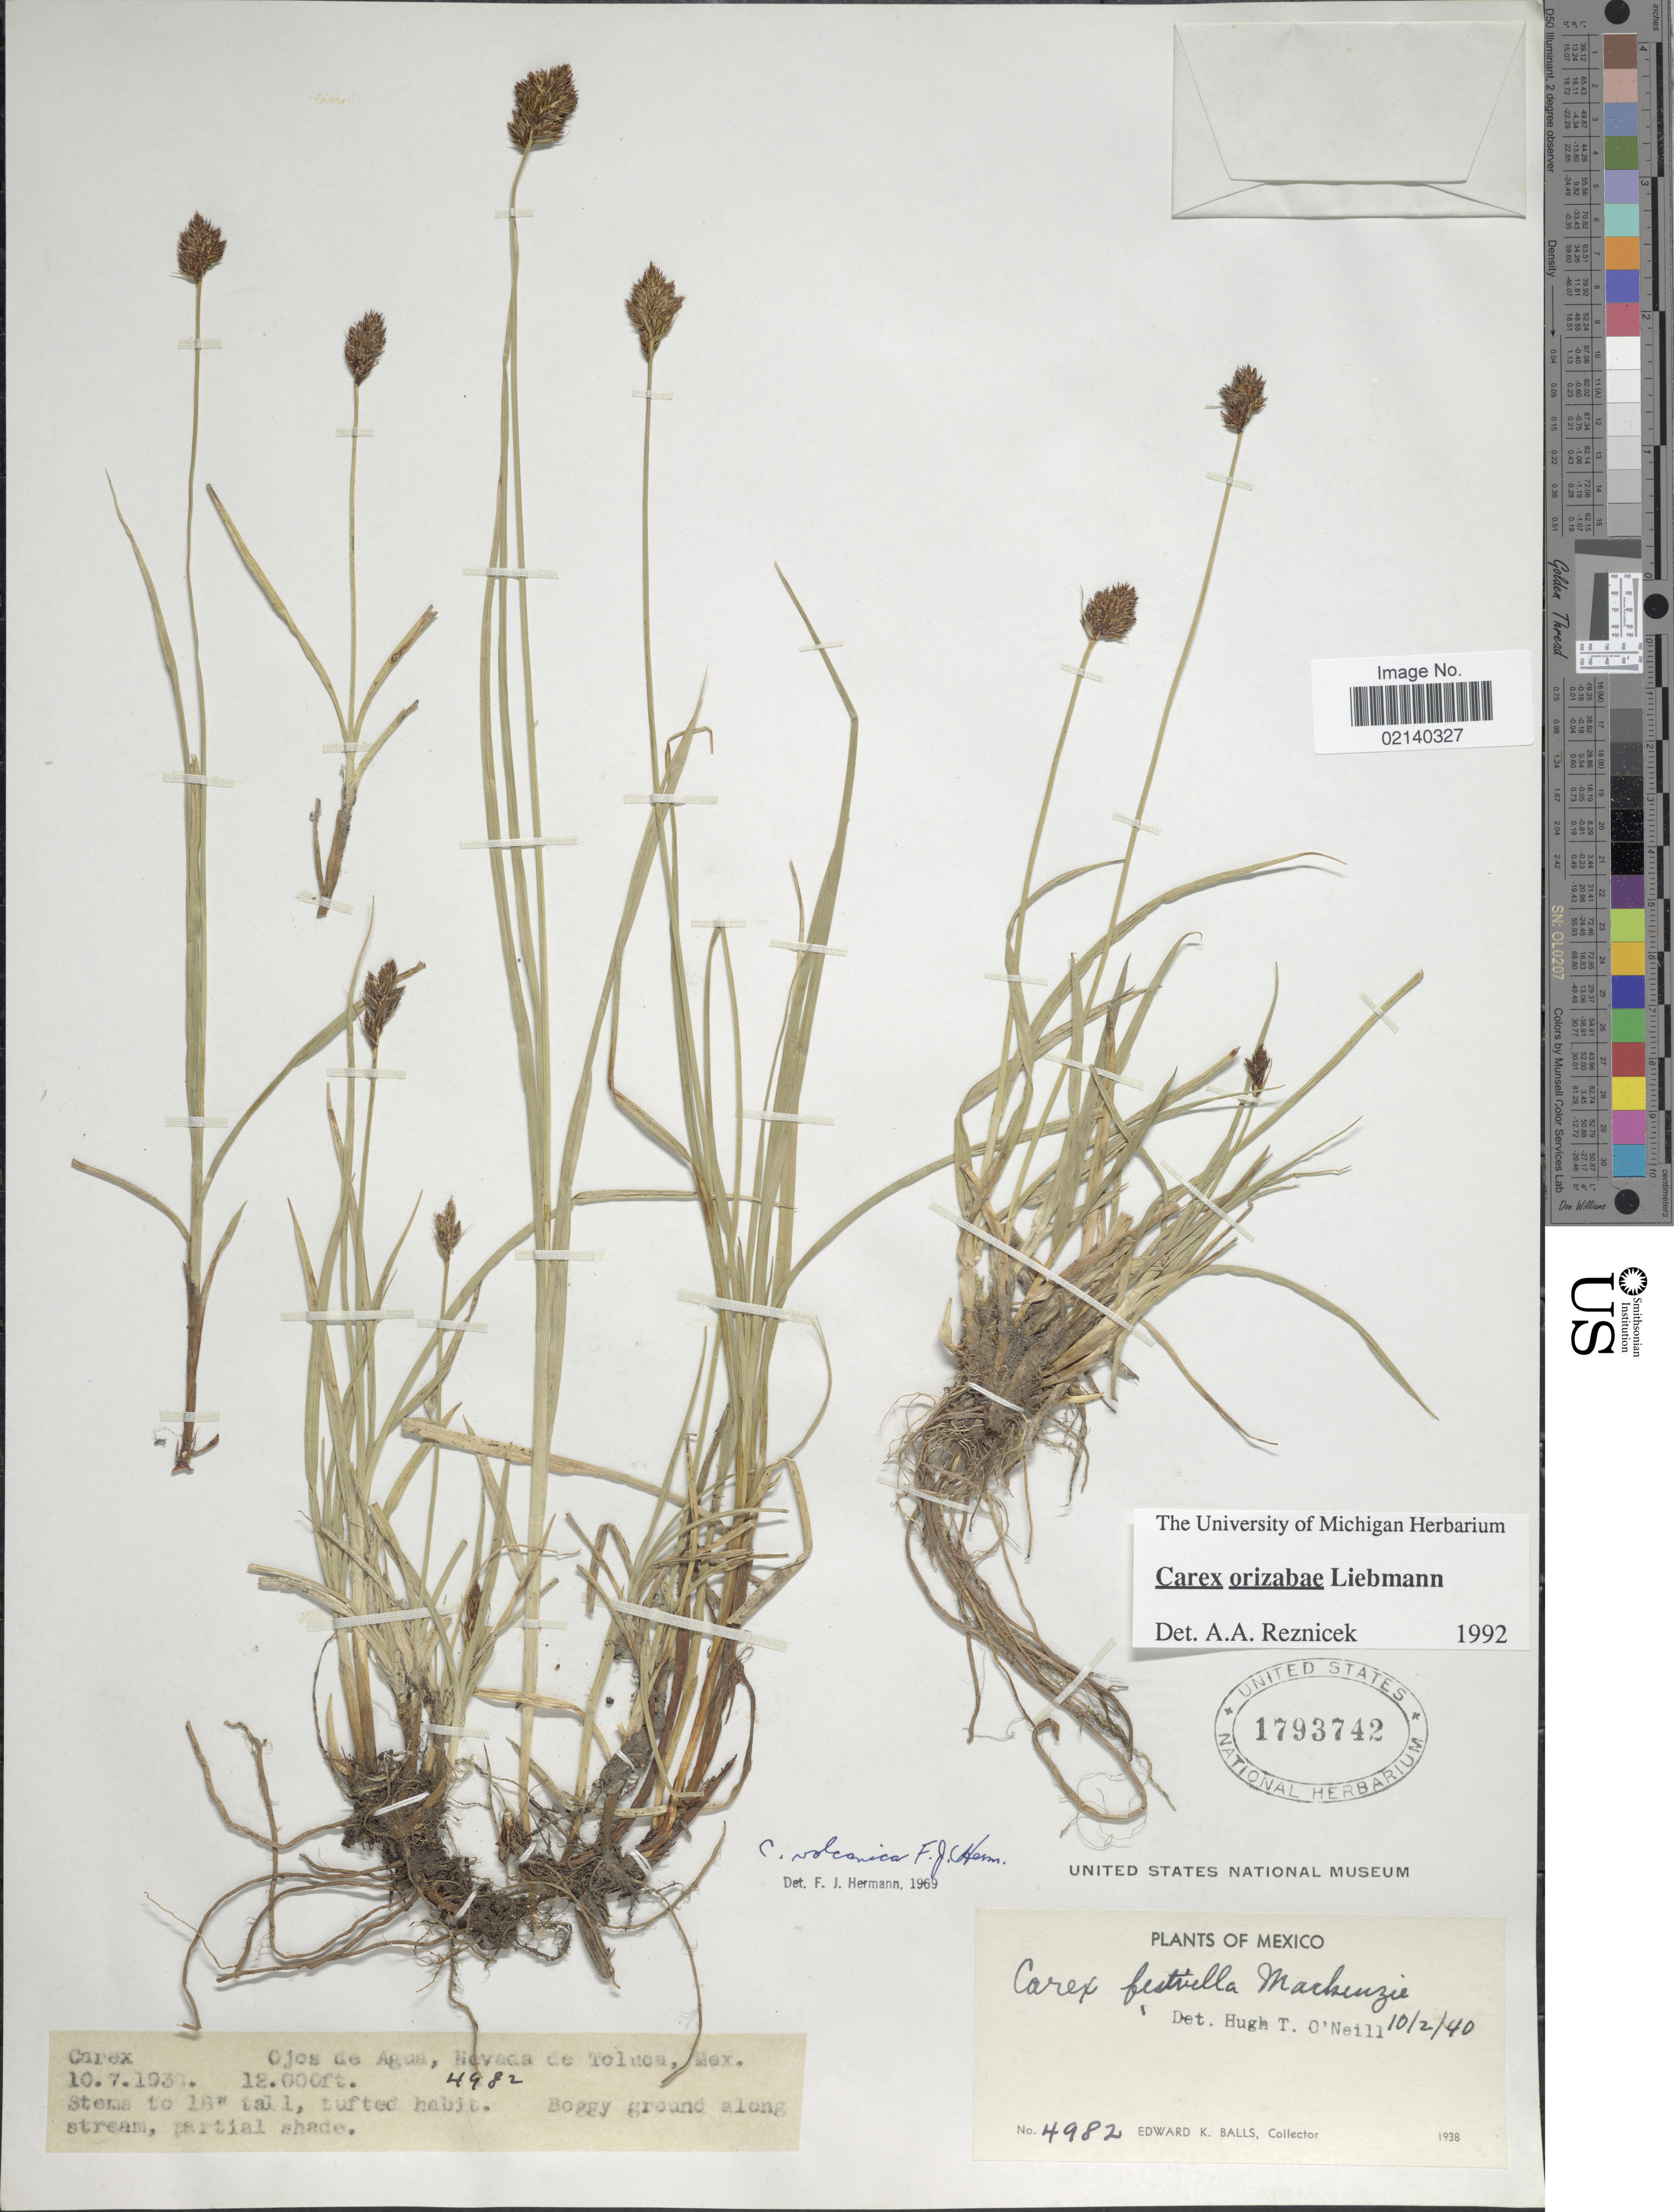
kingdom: Plantae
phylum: Tracheophyta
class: Liliopsida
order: Poales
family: Cyperaceae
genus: Carex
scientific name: Carex orizabae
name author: Liebm.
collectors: E. K. Balls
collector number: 4982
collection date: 1938-07-10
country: Mexico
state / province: México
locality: Ojos de Agua, Nevada de Toluca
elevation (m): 3658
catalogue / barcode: US 1793742